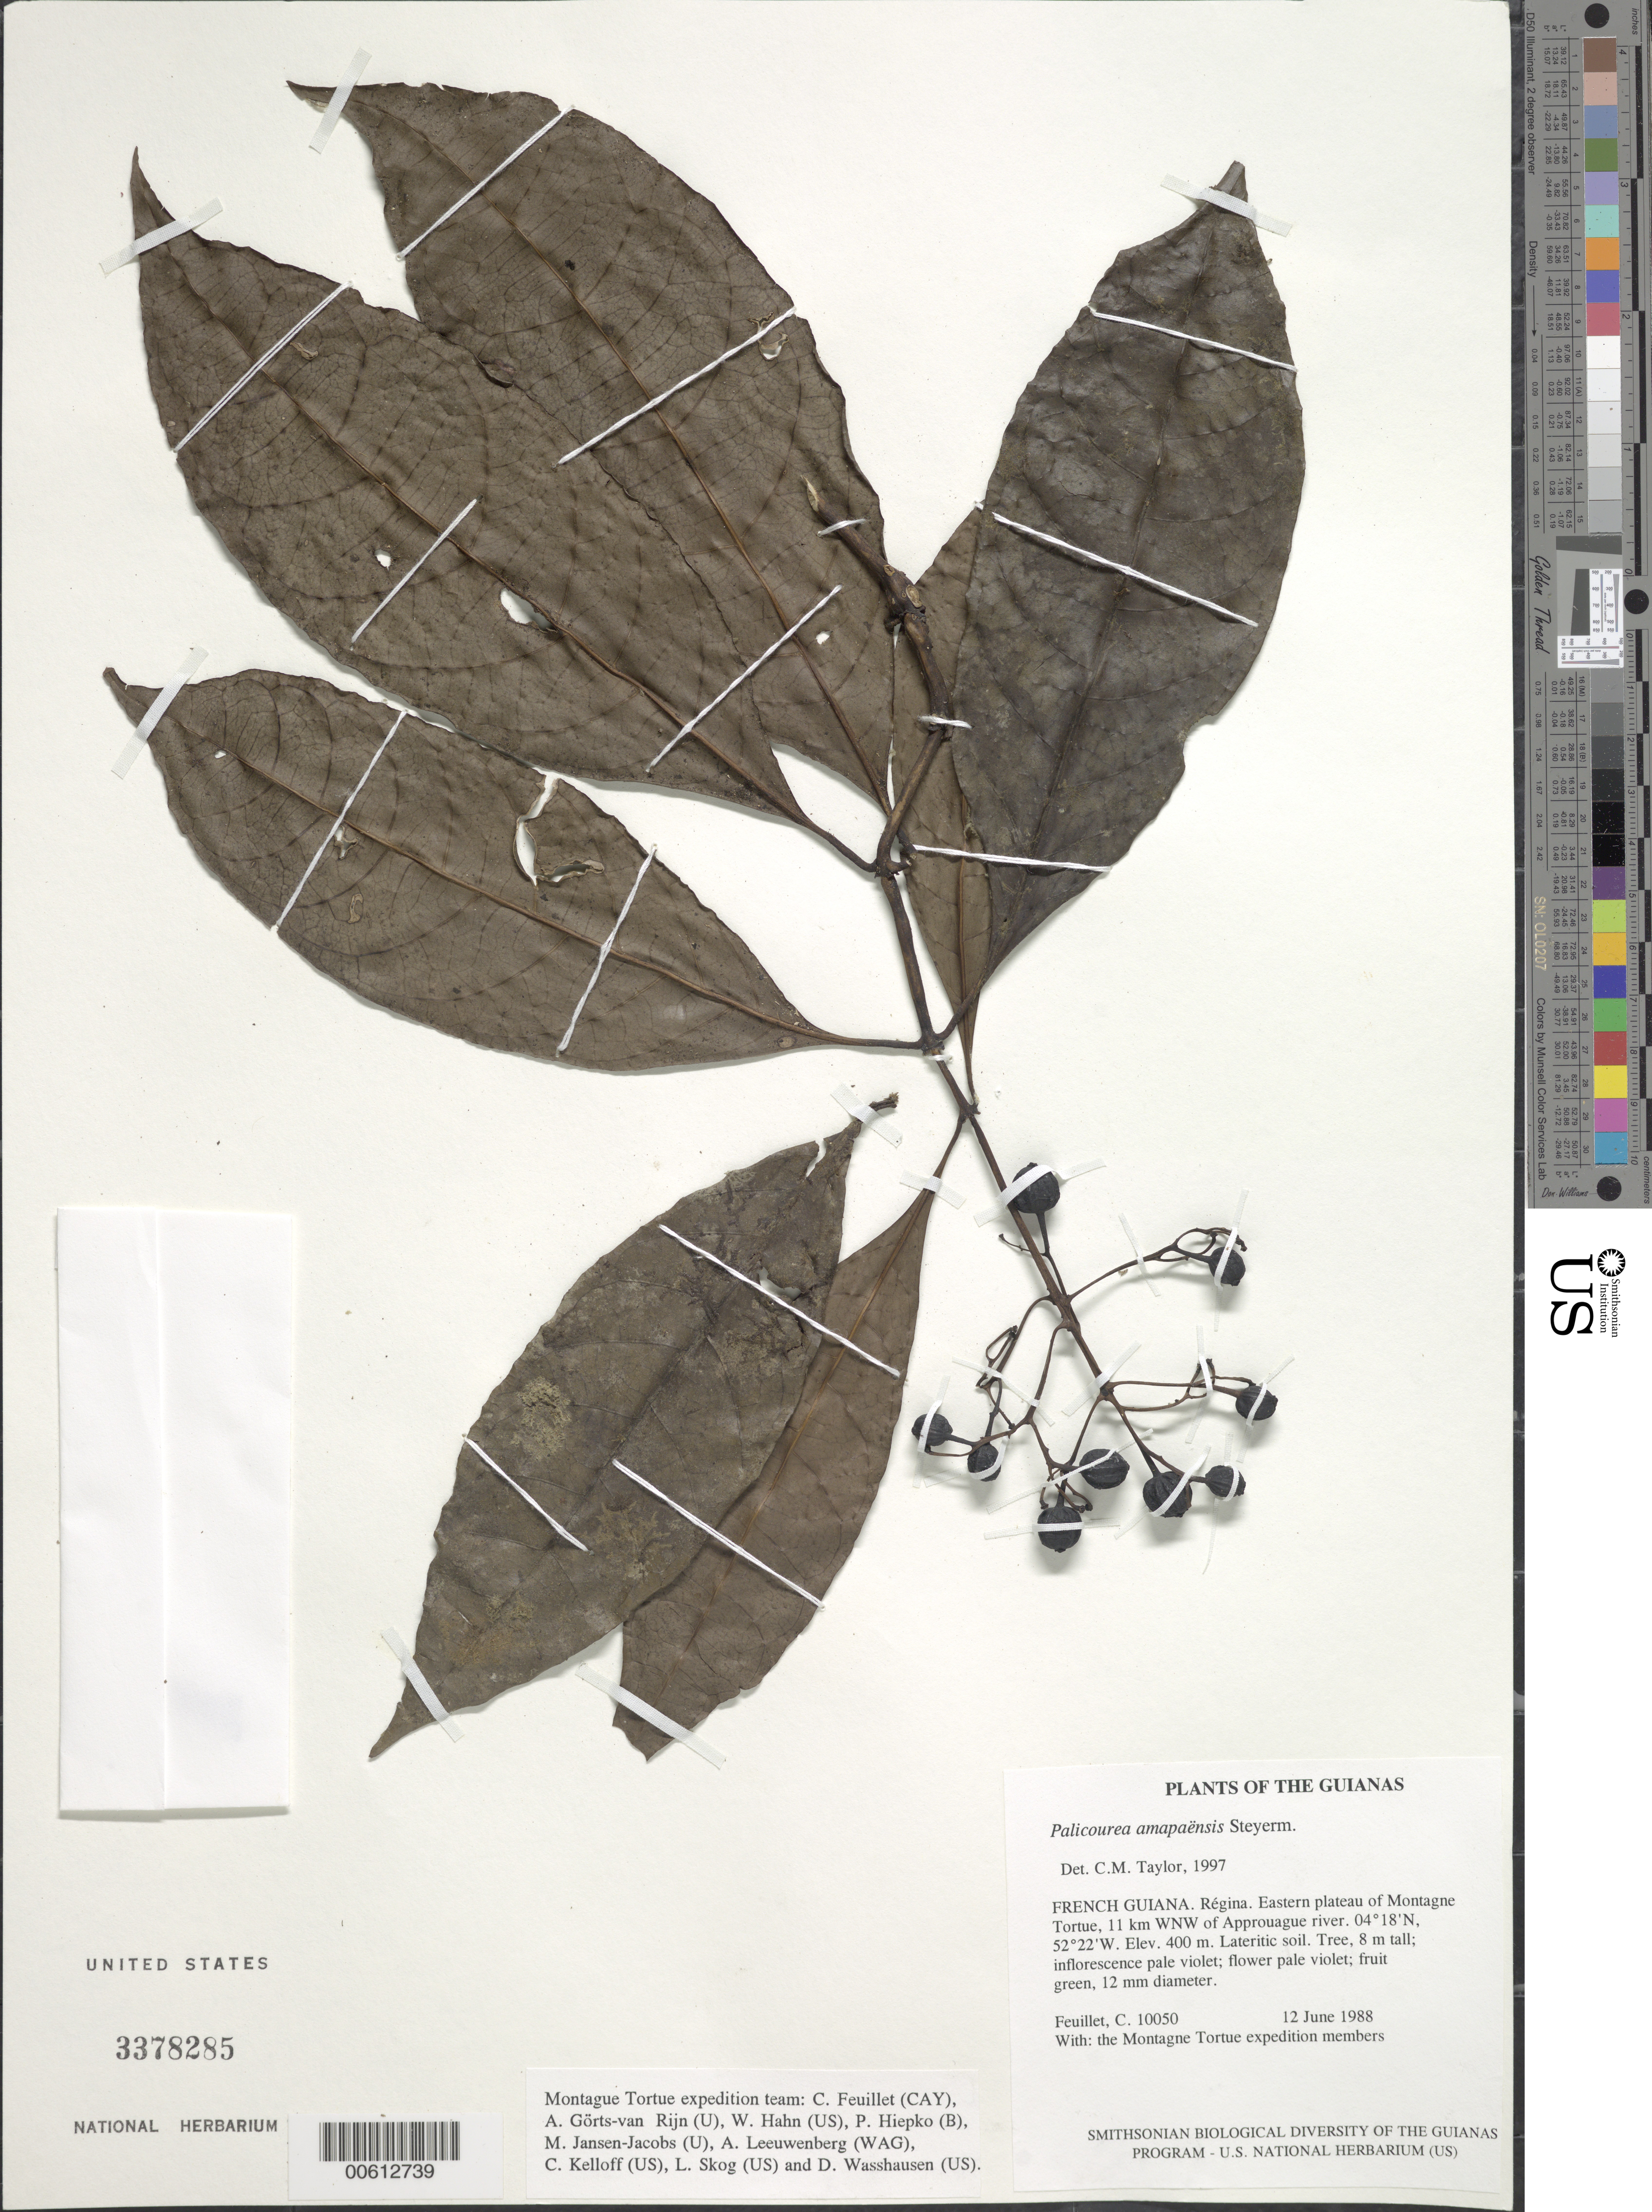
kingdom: Plantae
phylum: Tracheophyta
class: Magnoliopsida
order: Gentianales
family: Rubiaceae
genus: Palicourea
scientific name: Palicourea amapaensis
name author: Steyerm.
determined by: Taylor, Charlotte M.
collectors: C. Feuillet & Montagne Torte Exped. members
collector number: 10050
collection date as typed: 12 June 1988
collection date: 1988-06-12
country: French Guiana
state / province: Cayenne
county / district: Regina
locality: Eastern plateau of Montagne Tortue, 11 km WNW of Approuague river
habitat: Lateritic soil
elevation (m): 400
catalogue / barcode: US 3378285